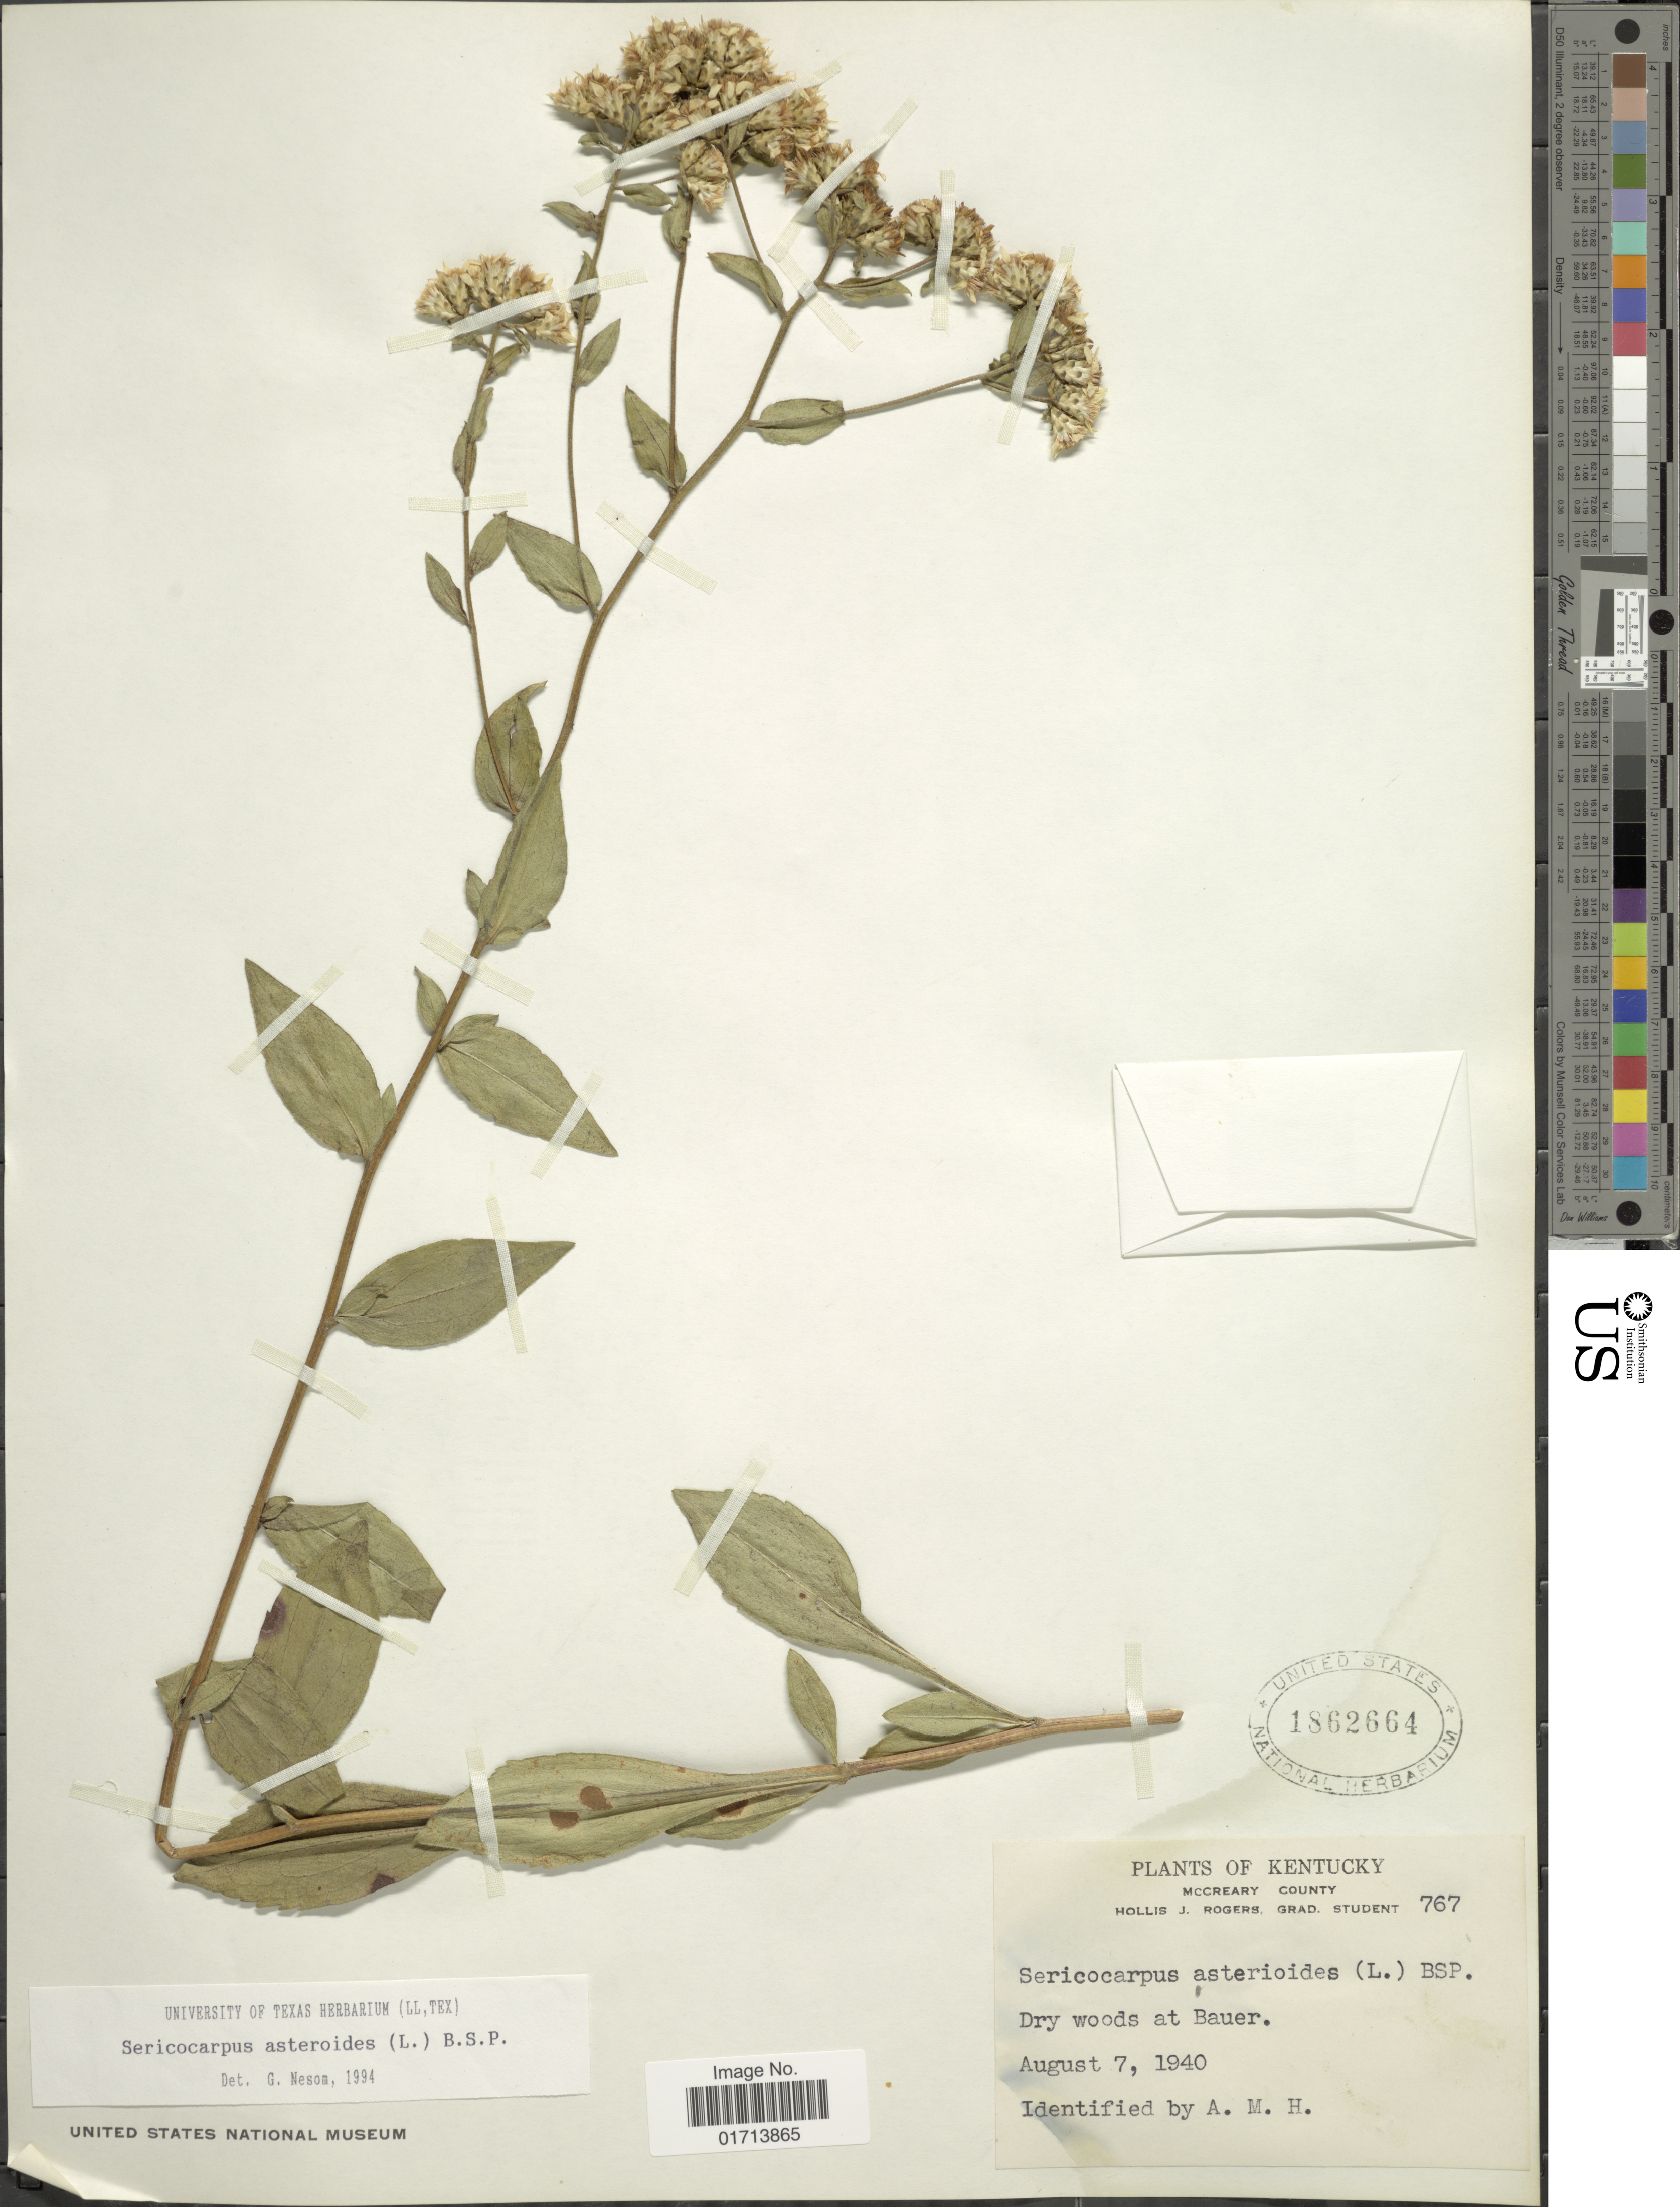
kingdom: Plantae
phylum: Tracheophyta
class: Magnoliopsida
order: Asterales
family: Asteraceae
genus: Sericocarpus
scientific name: Sericocarpus asteroides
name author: (L.) Britton, Stearns & Poggenb.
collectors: H. J. Rogers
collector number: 767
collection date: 1940-08-07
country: United States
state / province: Kentucky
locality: Mccreary County, at Bauer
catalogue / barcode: US 1862664